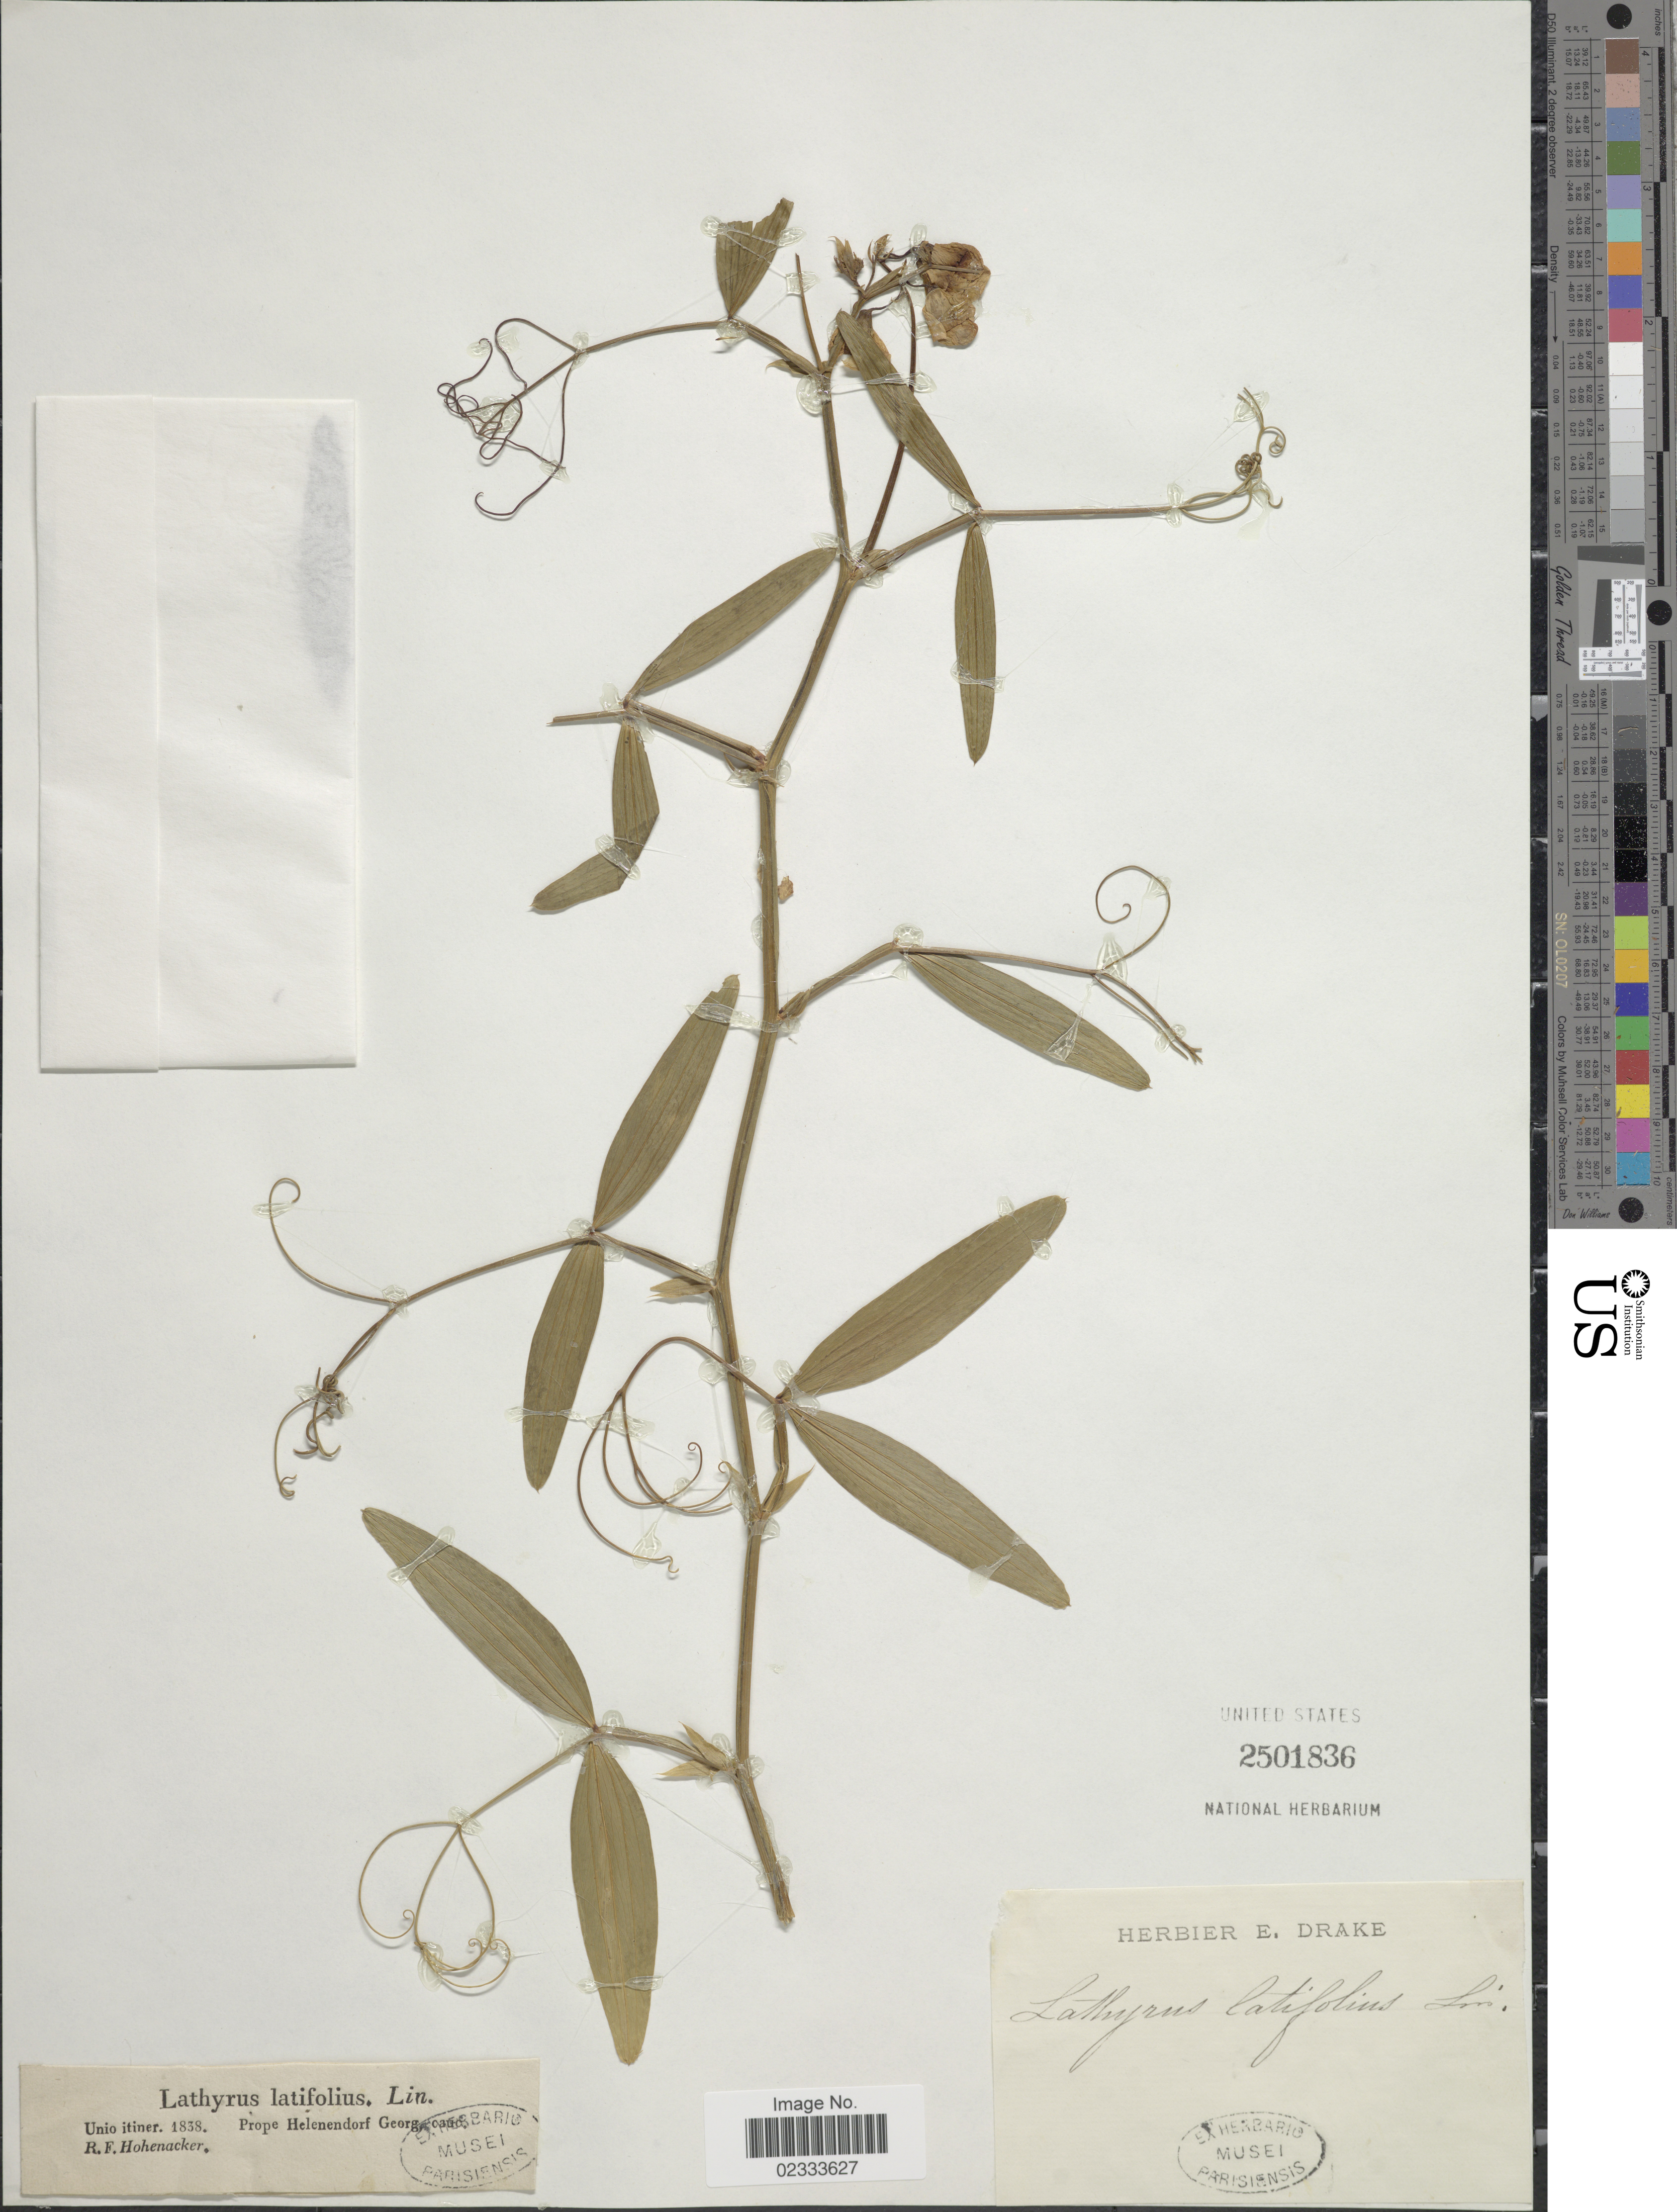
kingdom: Plantae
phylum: Tracheophyta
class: Magnoliopsida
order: Fabales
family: Fabaceae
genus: Lathyrus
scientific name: Lathyrus latifolius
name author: L.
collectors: R. F. Hohenacker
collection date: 1838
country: Azerbaijan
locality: Prope Helenendorf Georg. cauc.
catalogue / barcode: US 2501836